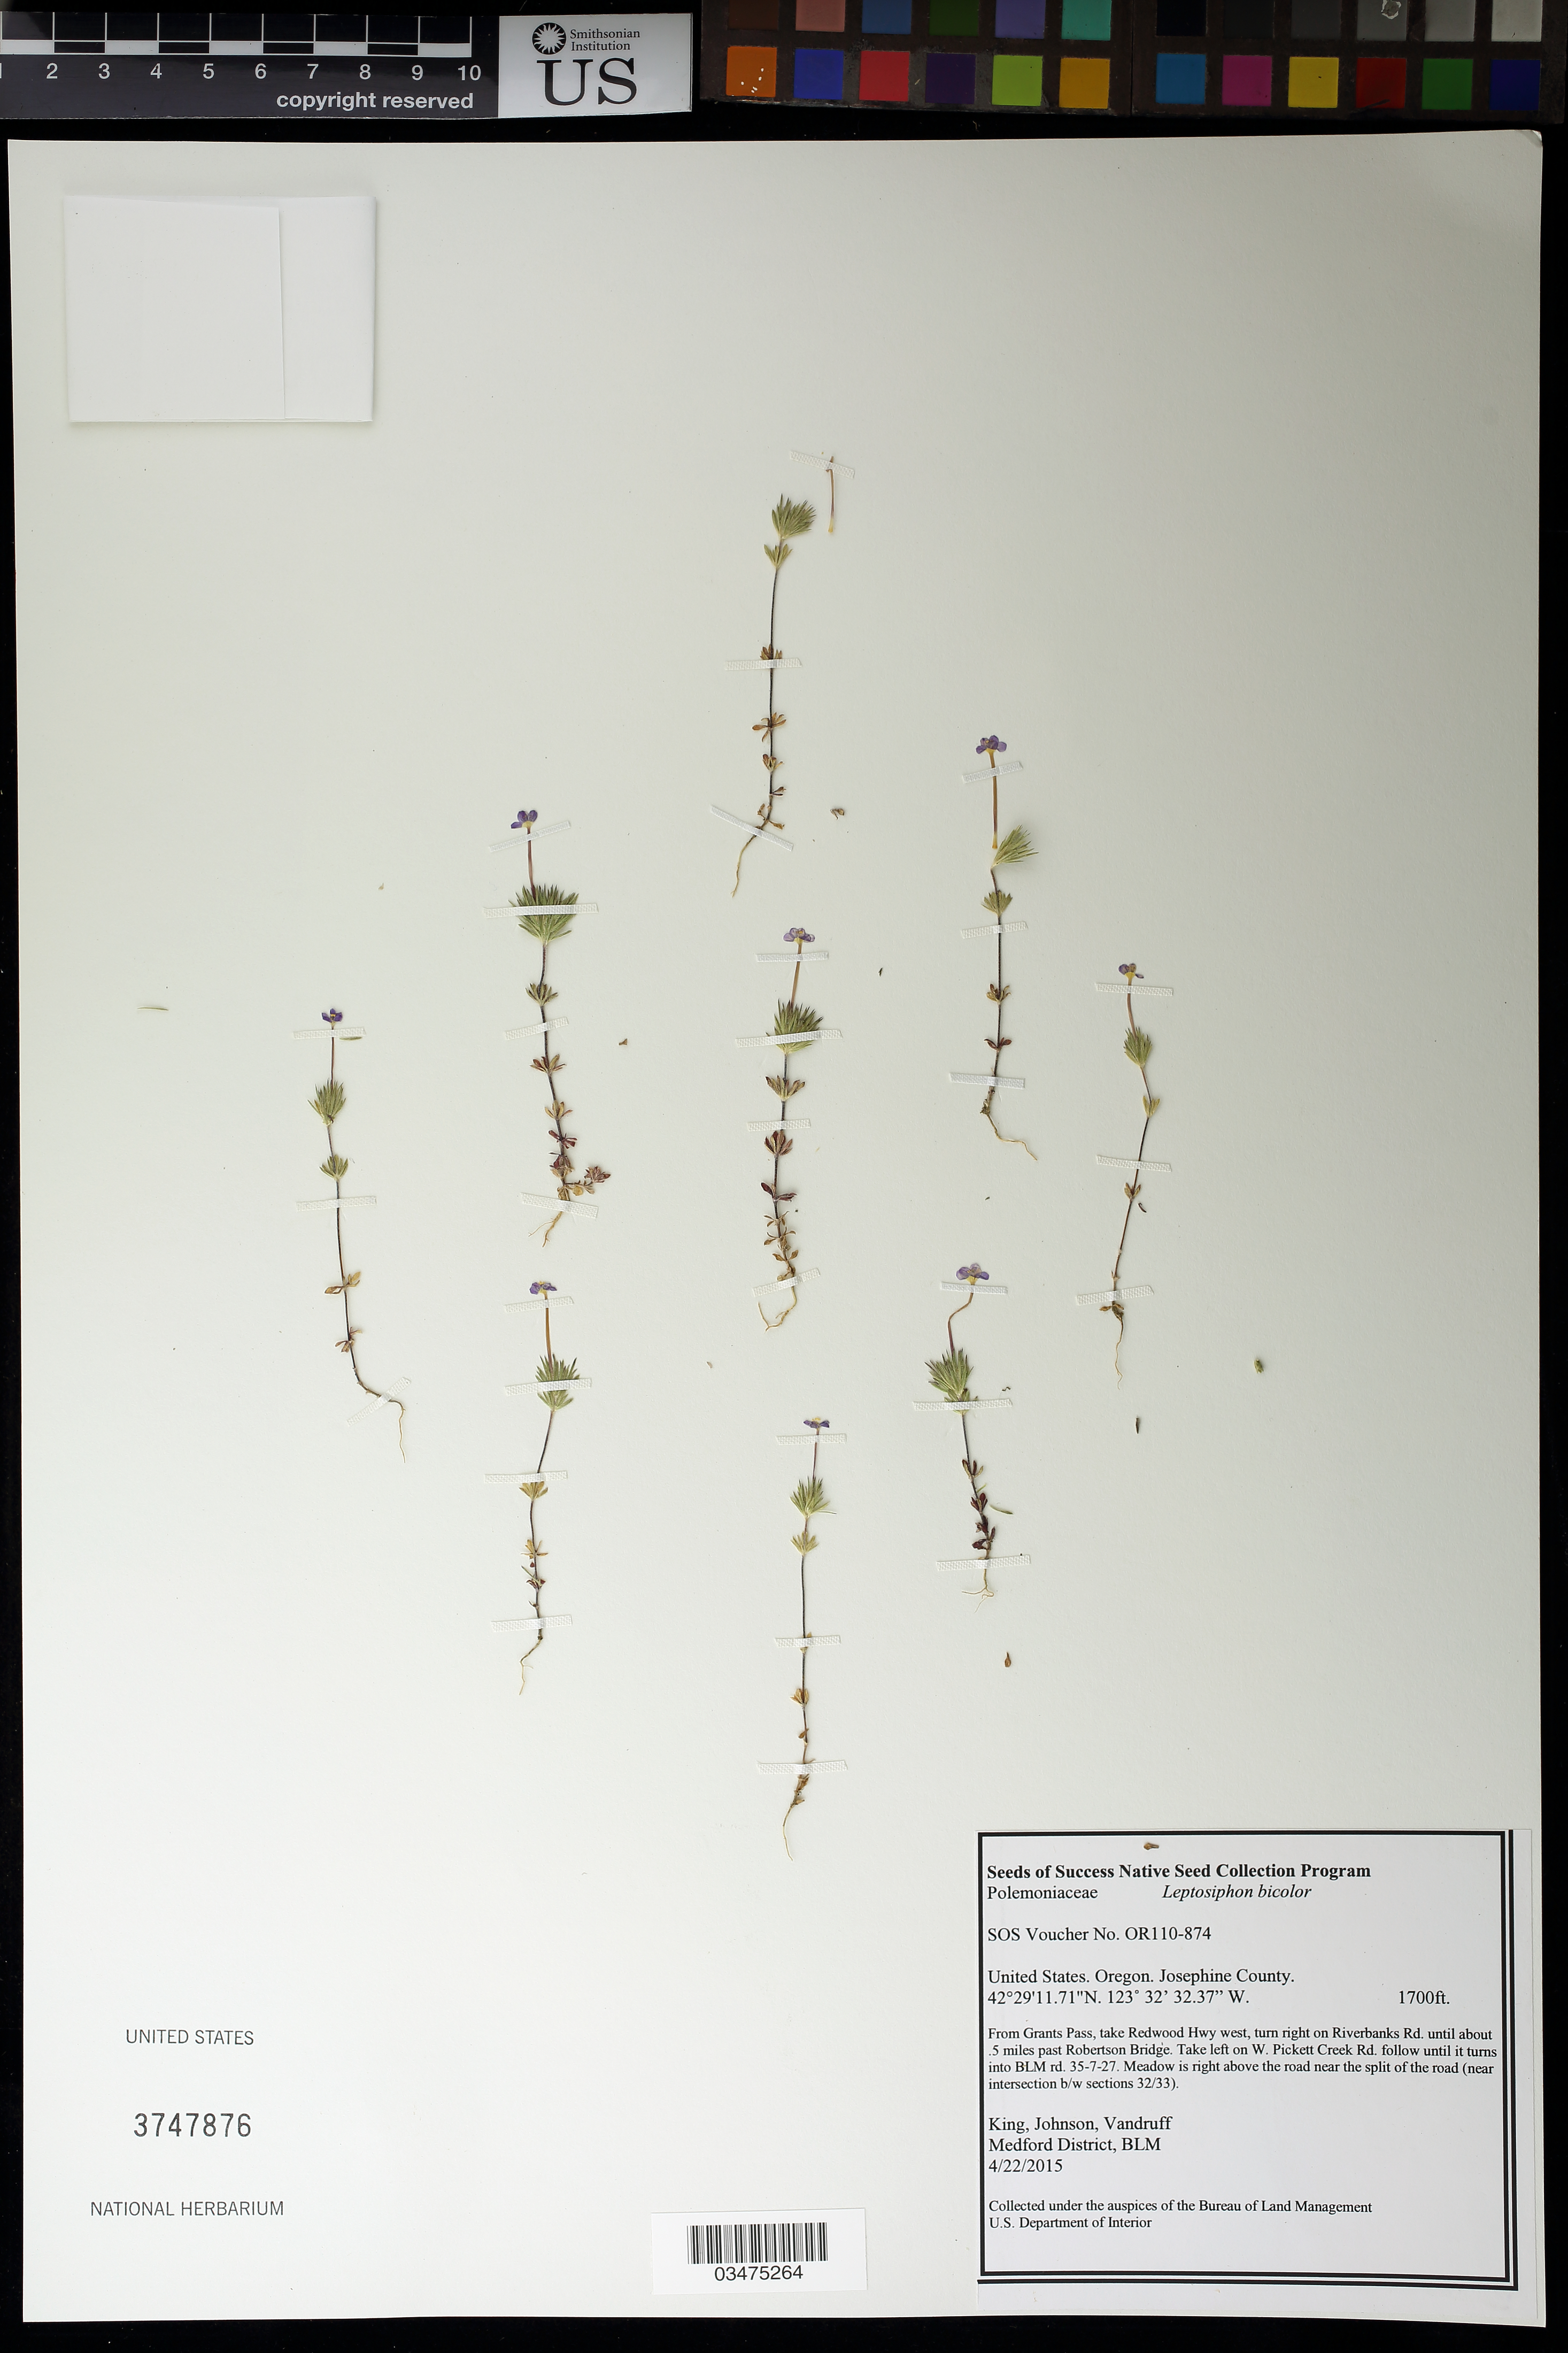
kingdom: Plantae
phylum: Tracheophyta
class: Magnoliopsida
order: Ericales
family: Polemoniaceae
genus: Leptosiphon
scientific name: Leptosiphon bicolor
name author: Nutt.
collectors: King, --, -- Johnson & -. Vandruff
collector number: OR110-874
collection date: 2015-04-22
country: United States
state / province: Oregon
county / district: Josephine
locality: Near split of W. Pickett Rd into BLM Rd 35-7-27 ( near intersection b/w sections 32/33)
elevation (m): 518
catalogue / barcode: US 3747876